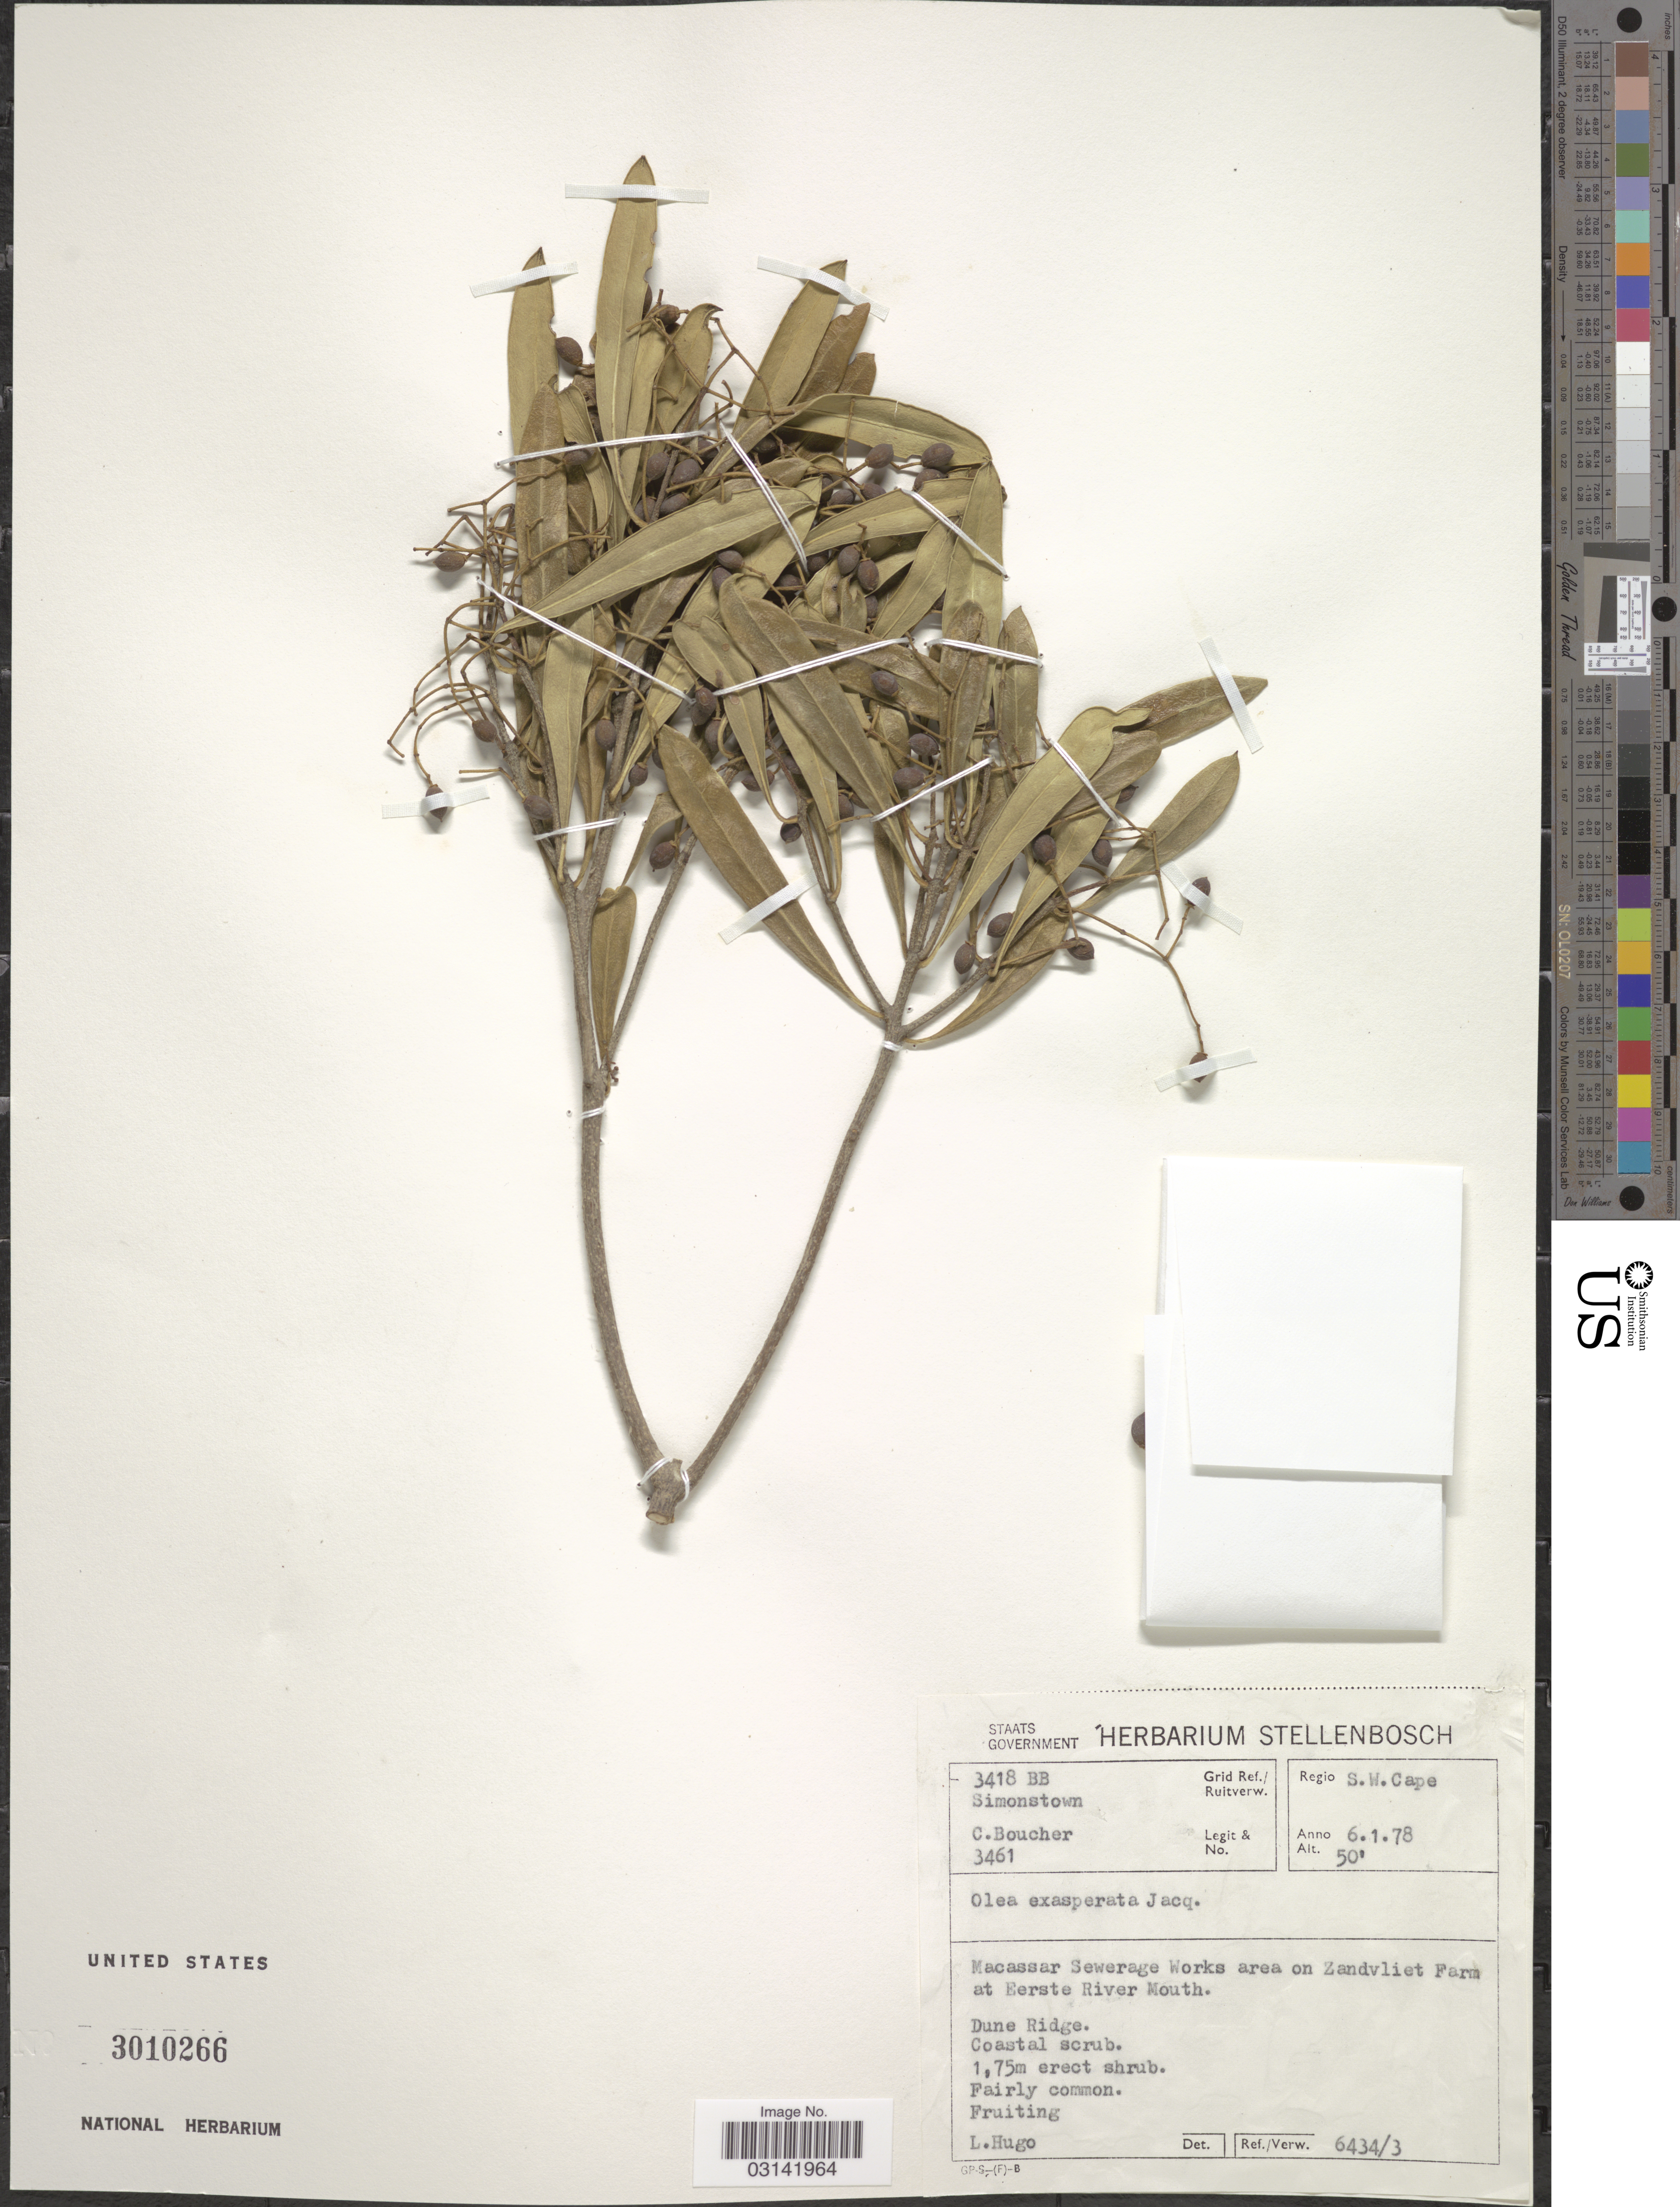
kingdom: Plantae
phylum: Tracheophyta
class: Magnoliopsida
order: Lamiales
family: Oleaceae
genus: Olea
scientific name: Olea exasperata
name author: Jacq.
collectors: C. Boucher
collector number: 3461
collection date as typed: Transcribed d/m/y: 6/1/78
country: South Africa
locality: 3418 BB Simonstown Grid Ref./Ruitverw., Regio S.W. Cape, Macassar Sewerage Works area on Zandvliet Farm at Eerste River Mouth.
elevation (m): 15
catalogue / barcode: US 3010266